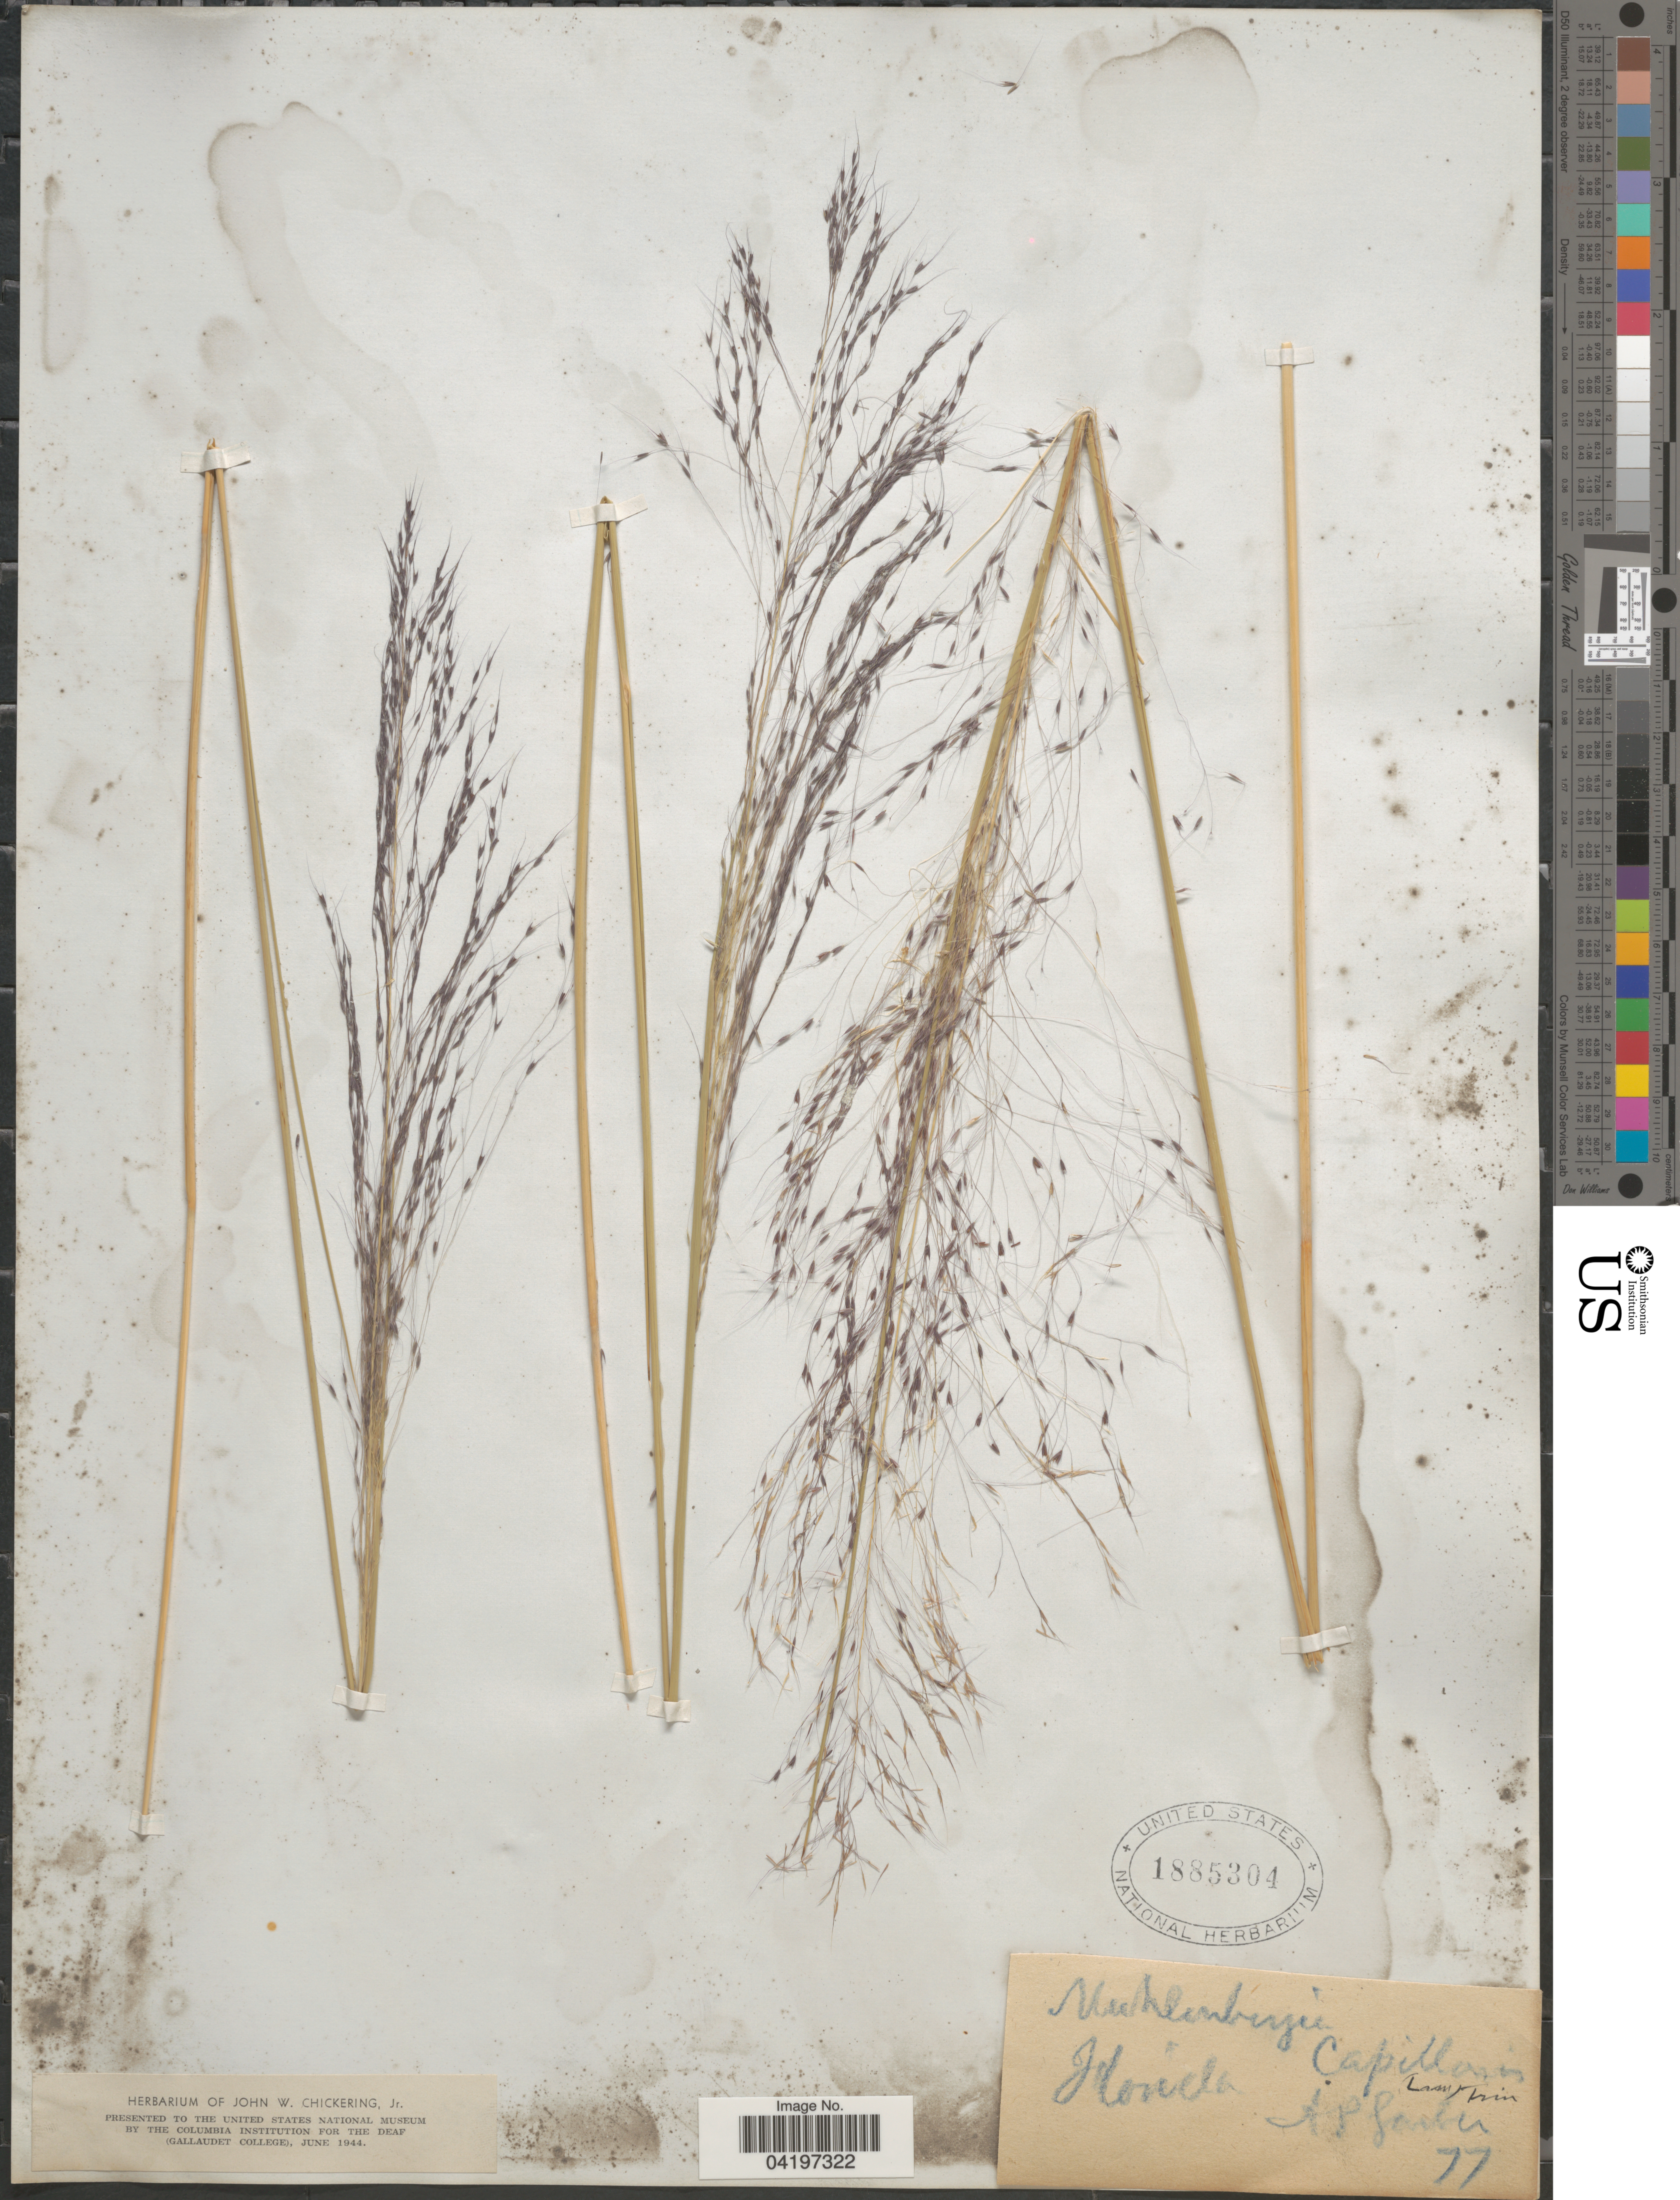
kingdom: Plantae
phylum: Tracheophyta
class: Liliopsida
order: Poales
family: Poaceae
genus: Muhlenbergia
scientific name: Muhlenbergia sericea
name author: (Michx.) P.M. Peterson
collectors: A. P. Garber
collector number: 77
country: United States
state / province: Florida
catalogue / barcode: US 1885304